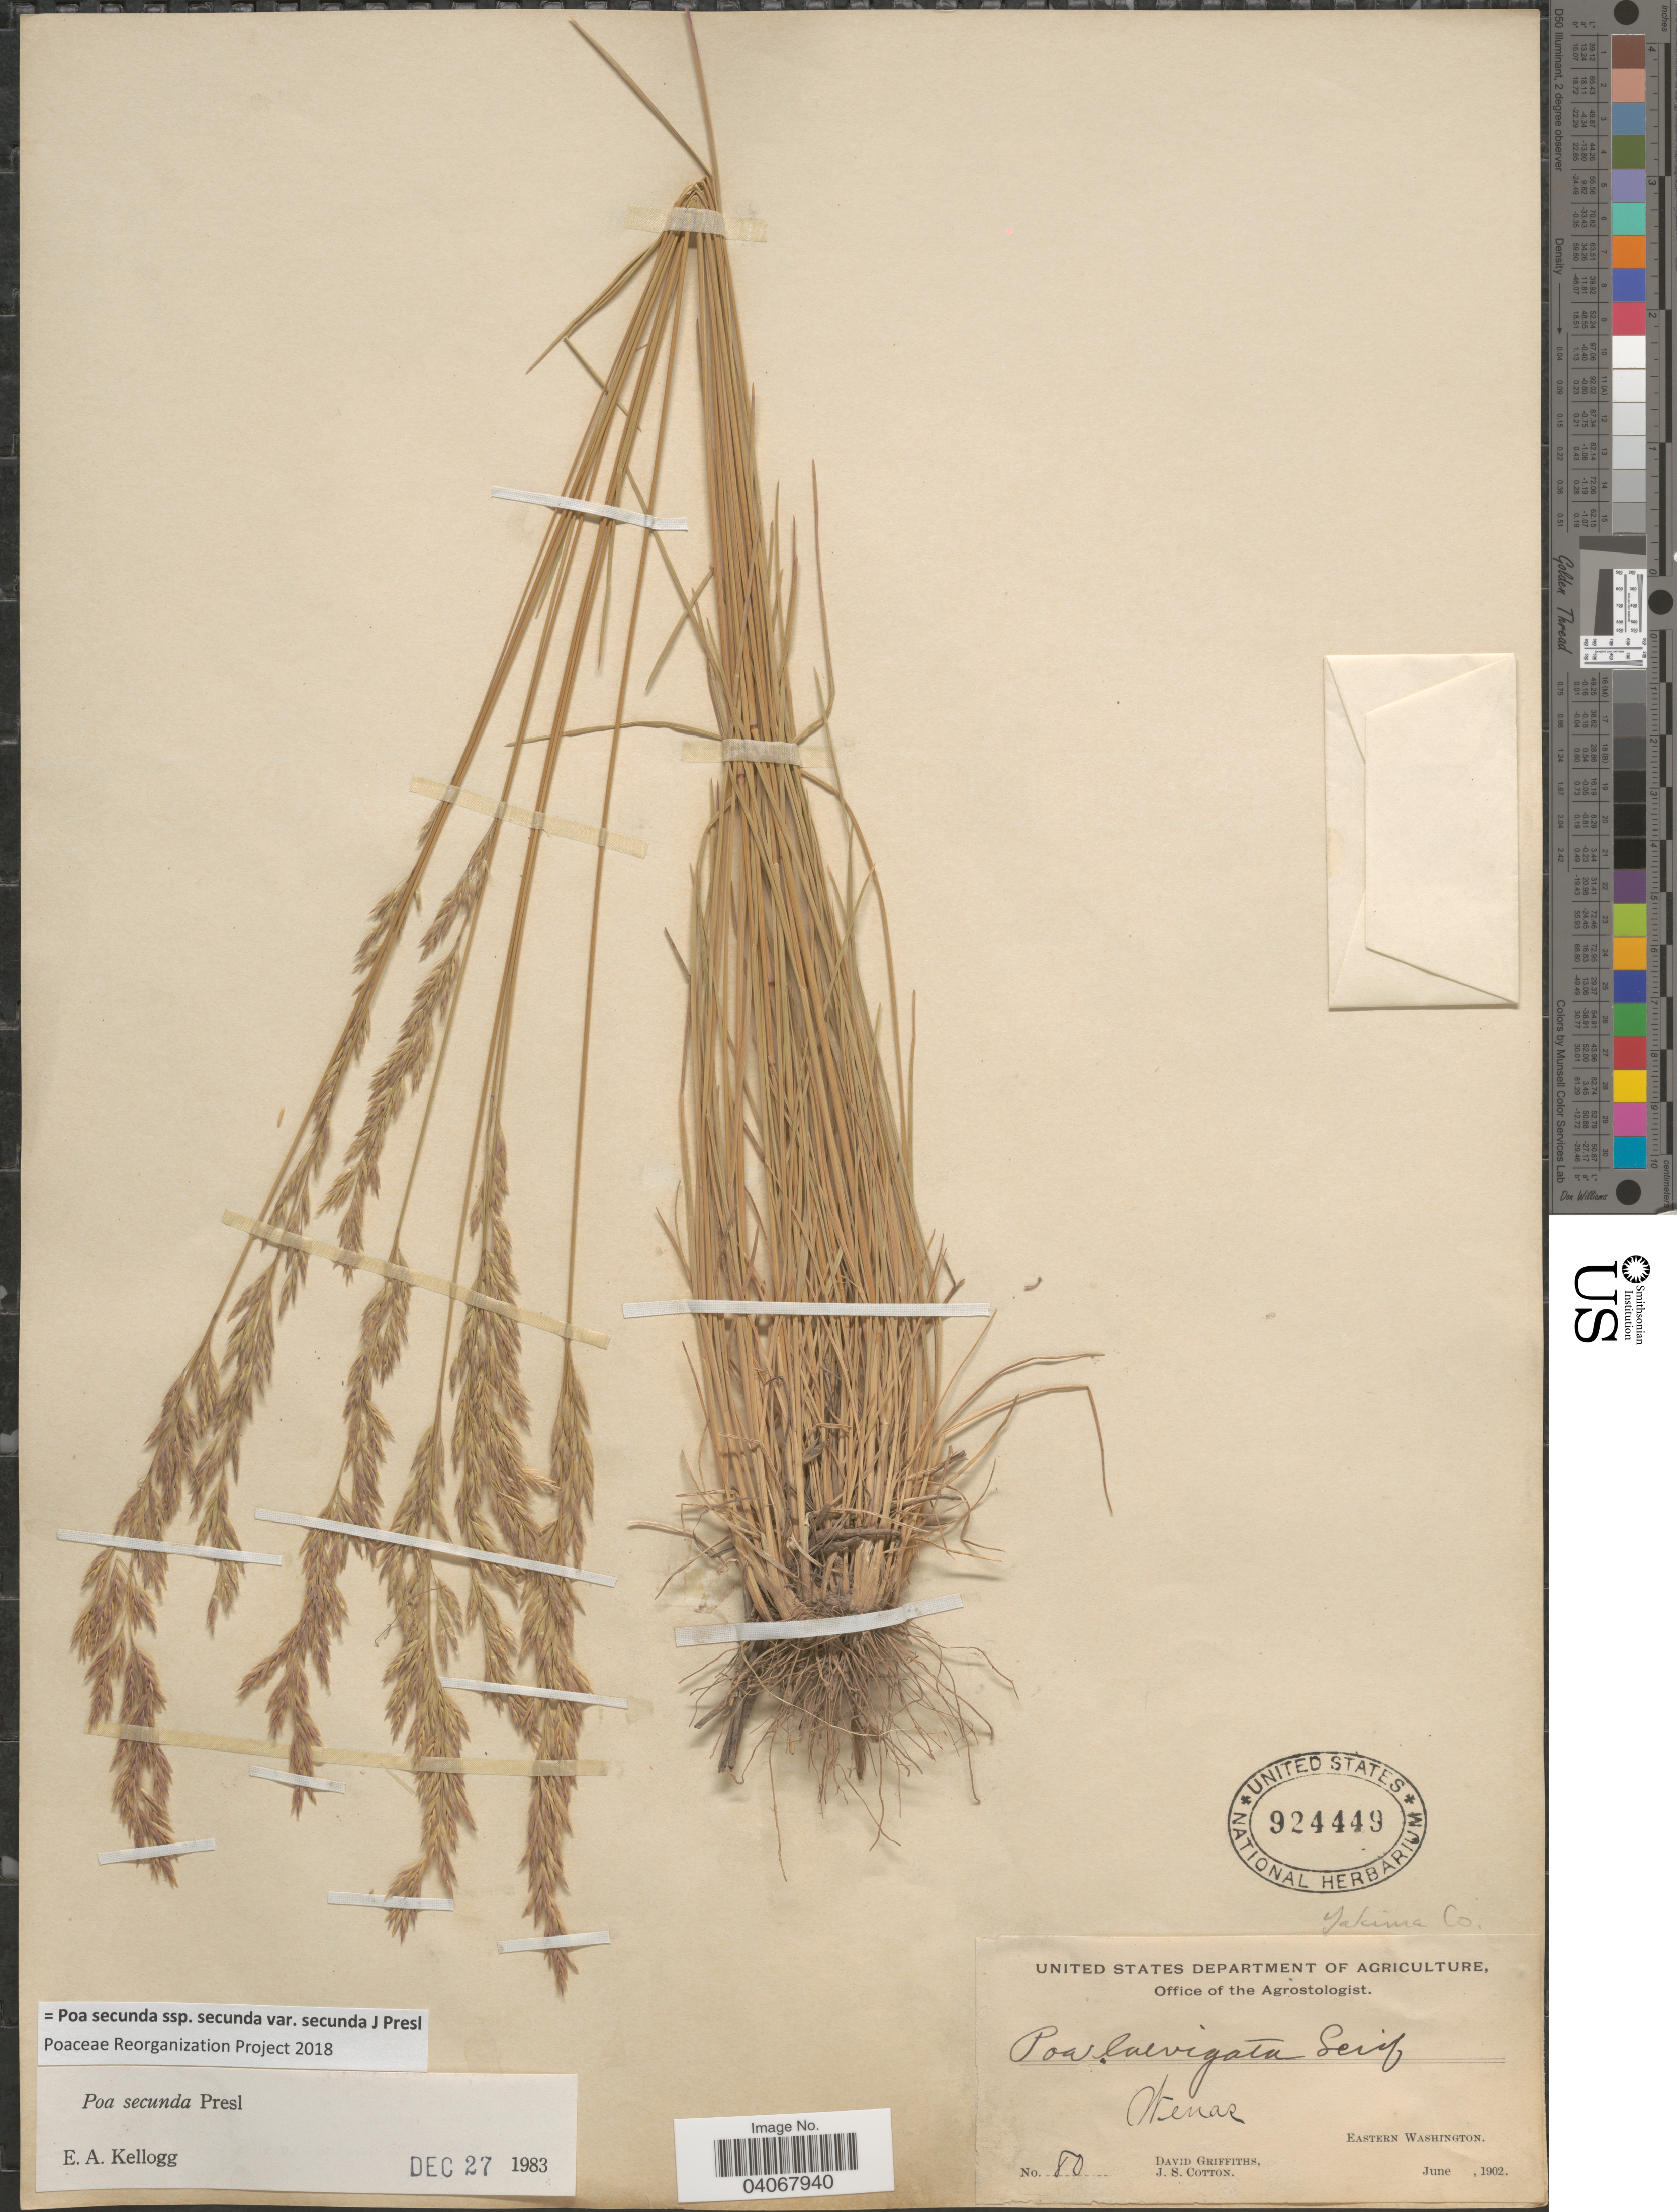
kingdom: Plantae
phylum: Tracheophyta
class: Liliopsida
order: Poales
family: Poaceae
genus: Poa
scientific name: Poa secunda subsp. secunda var. secunda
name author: J. Presl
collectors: D. Griffiths & J. S. Cotton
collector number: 80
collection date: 1902-06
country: United States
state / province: Washington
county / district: Yakima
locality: Yakima Co. Wenas. Eastern Washington.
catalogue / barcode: US 924449